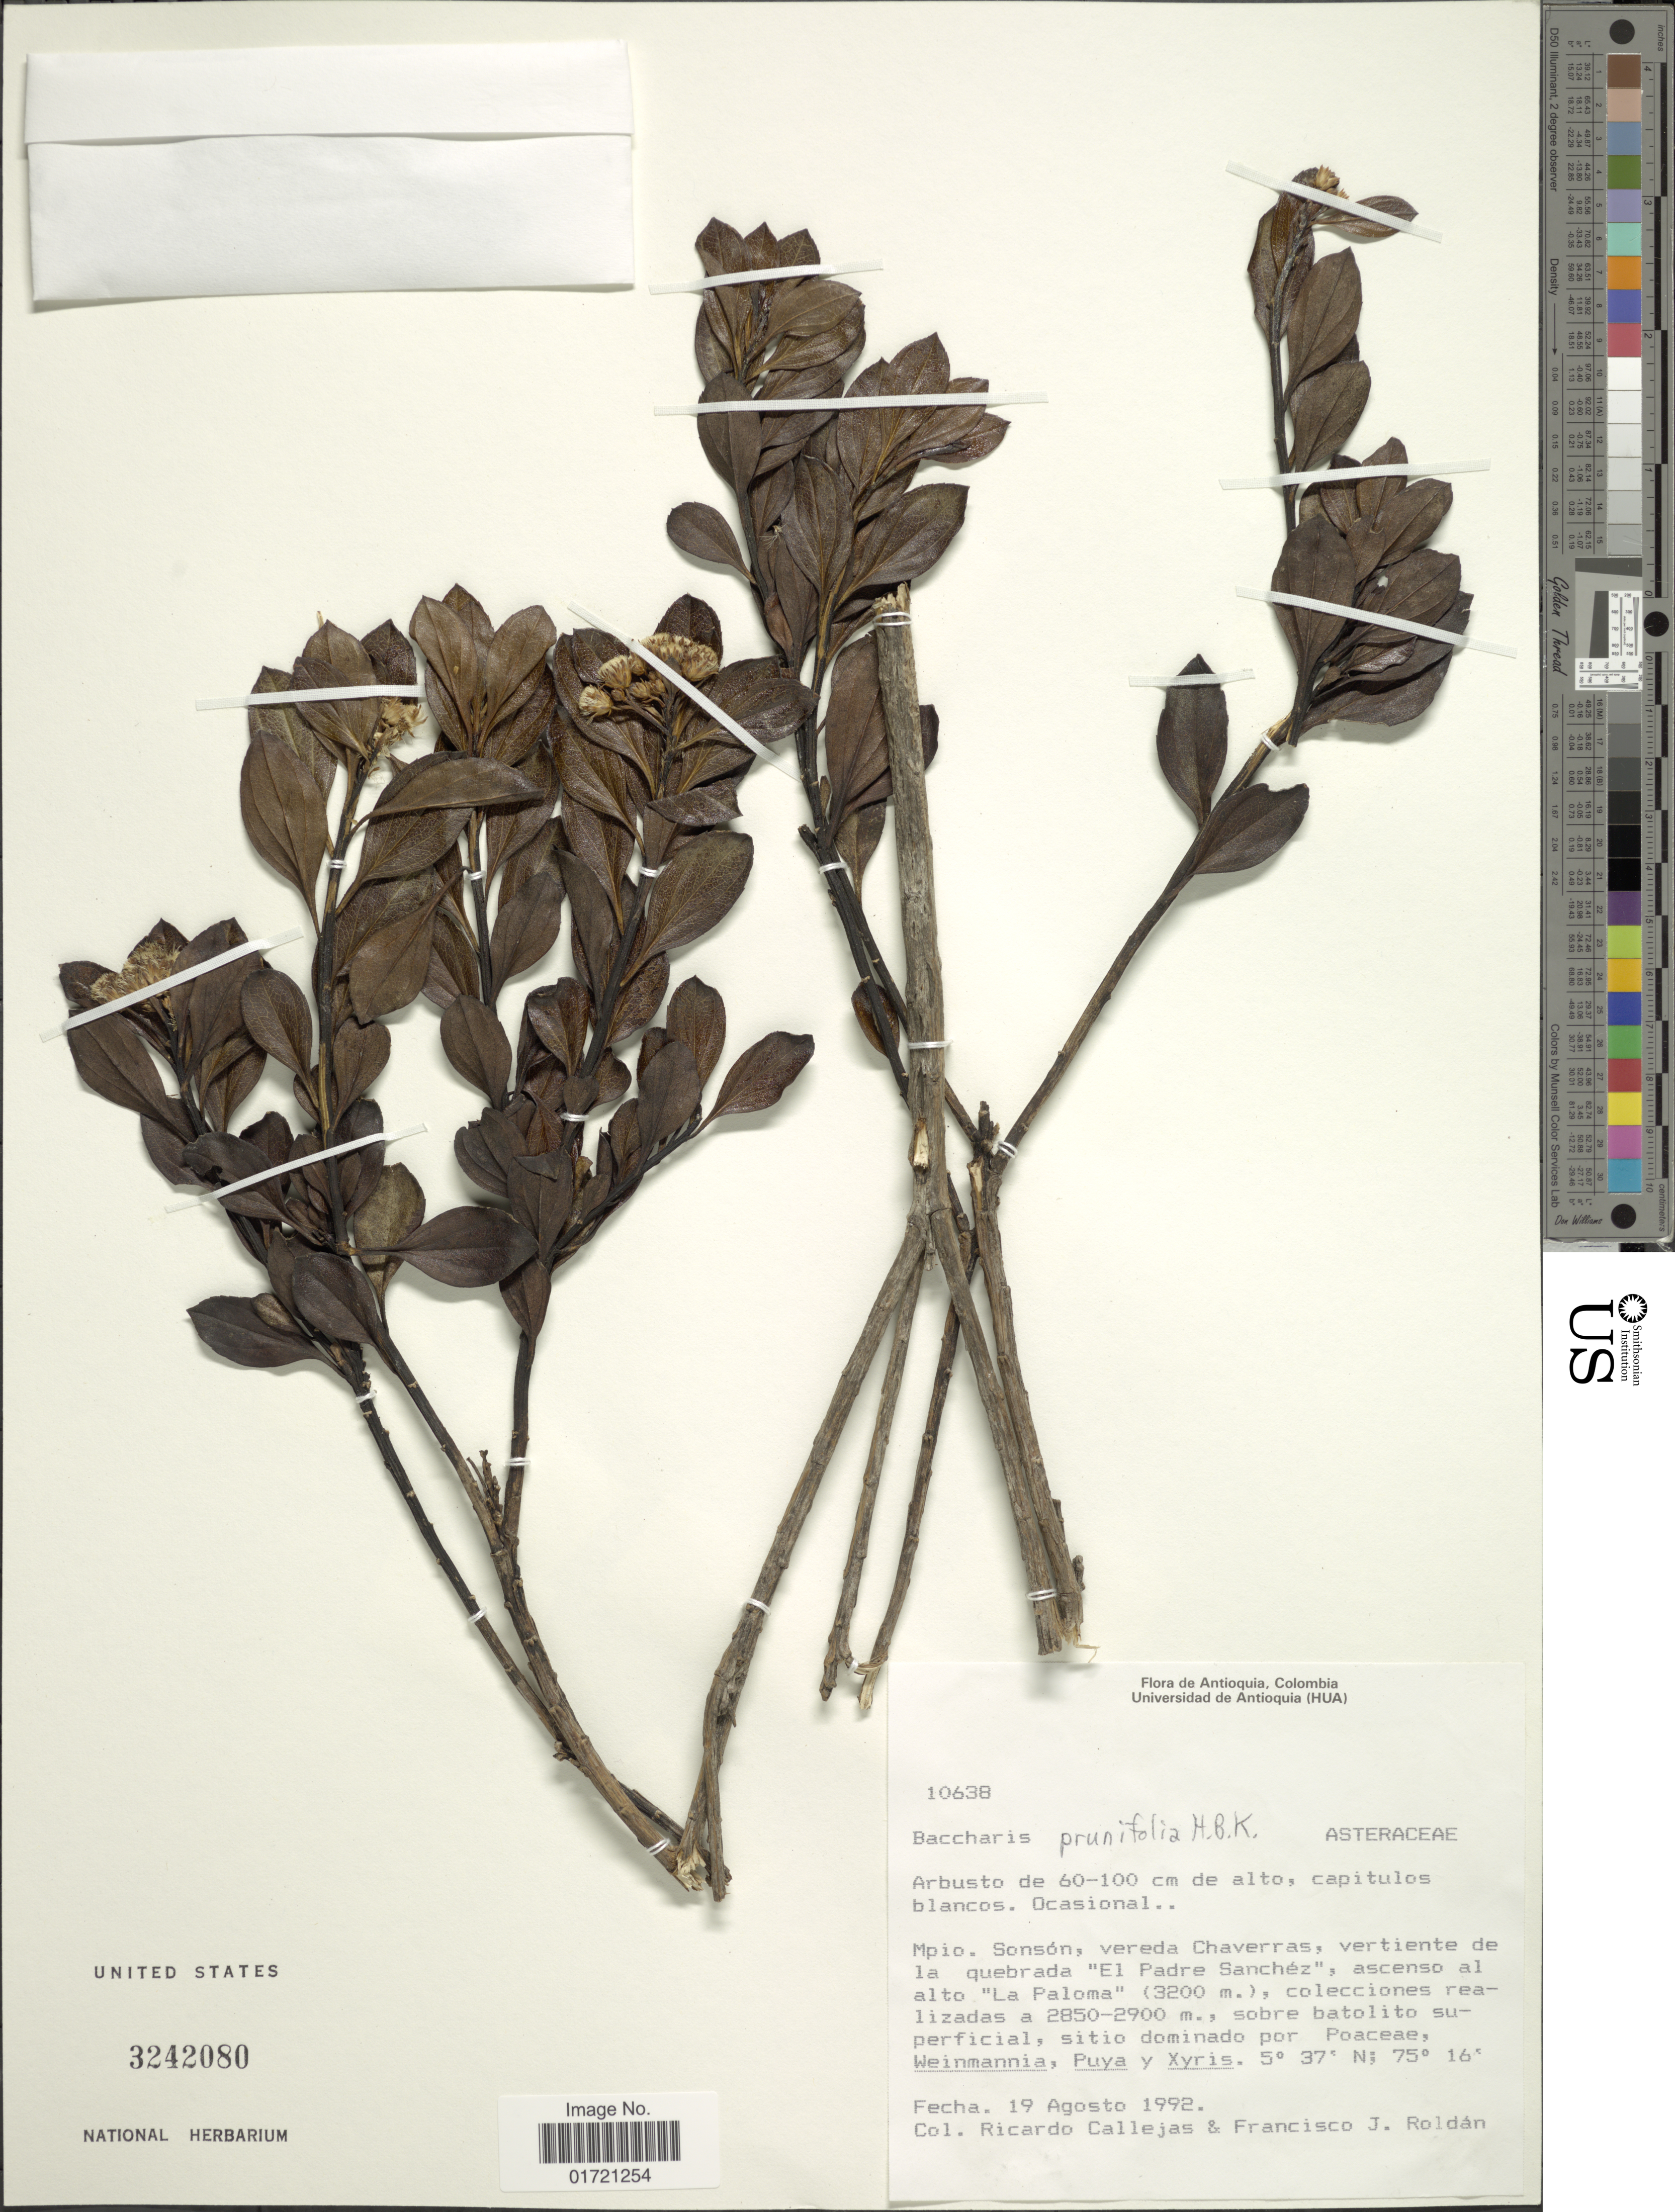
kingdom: Plantae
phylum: Tracheophyta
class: Magnoliopsida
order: Asterales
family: Asteraceae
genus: Baccharis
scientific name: Baccharis prunifolia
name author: Kunth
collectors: R. Callejas & F. J. Roldán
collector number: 10638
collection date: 1992-08-19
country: Colombia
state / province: Antioquia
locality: Mpio. Sonsón, vereda Chaverras, vertiente de la quebrada El Padre Sanchéz, ascenso al alto La Paloma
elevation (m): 2850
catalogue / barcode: US 3242080